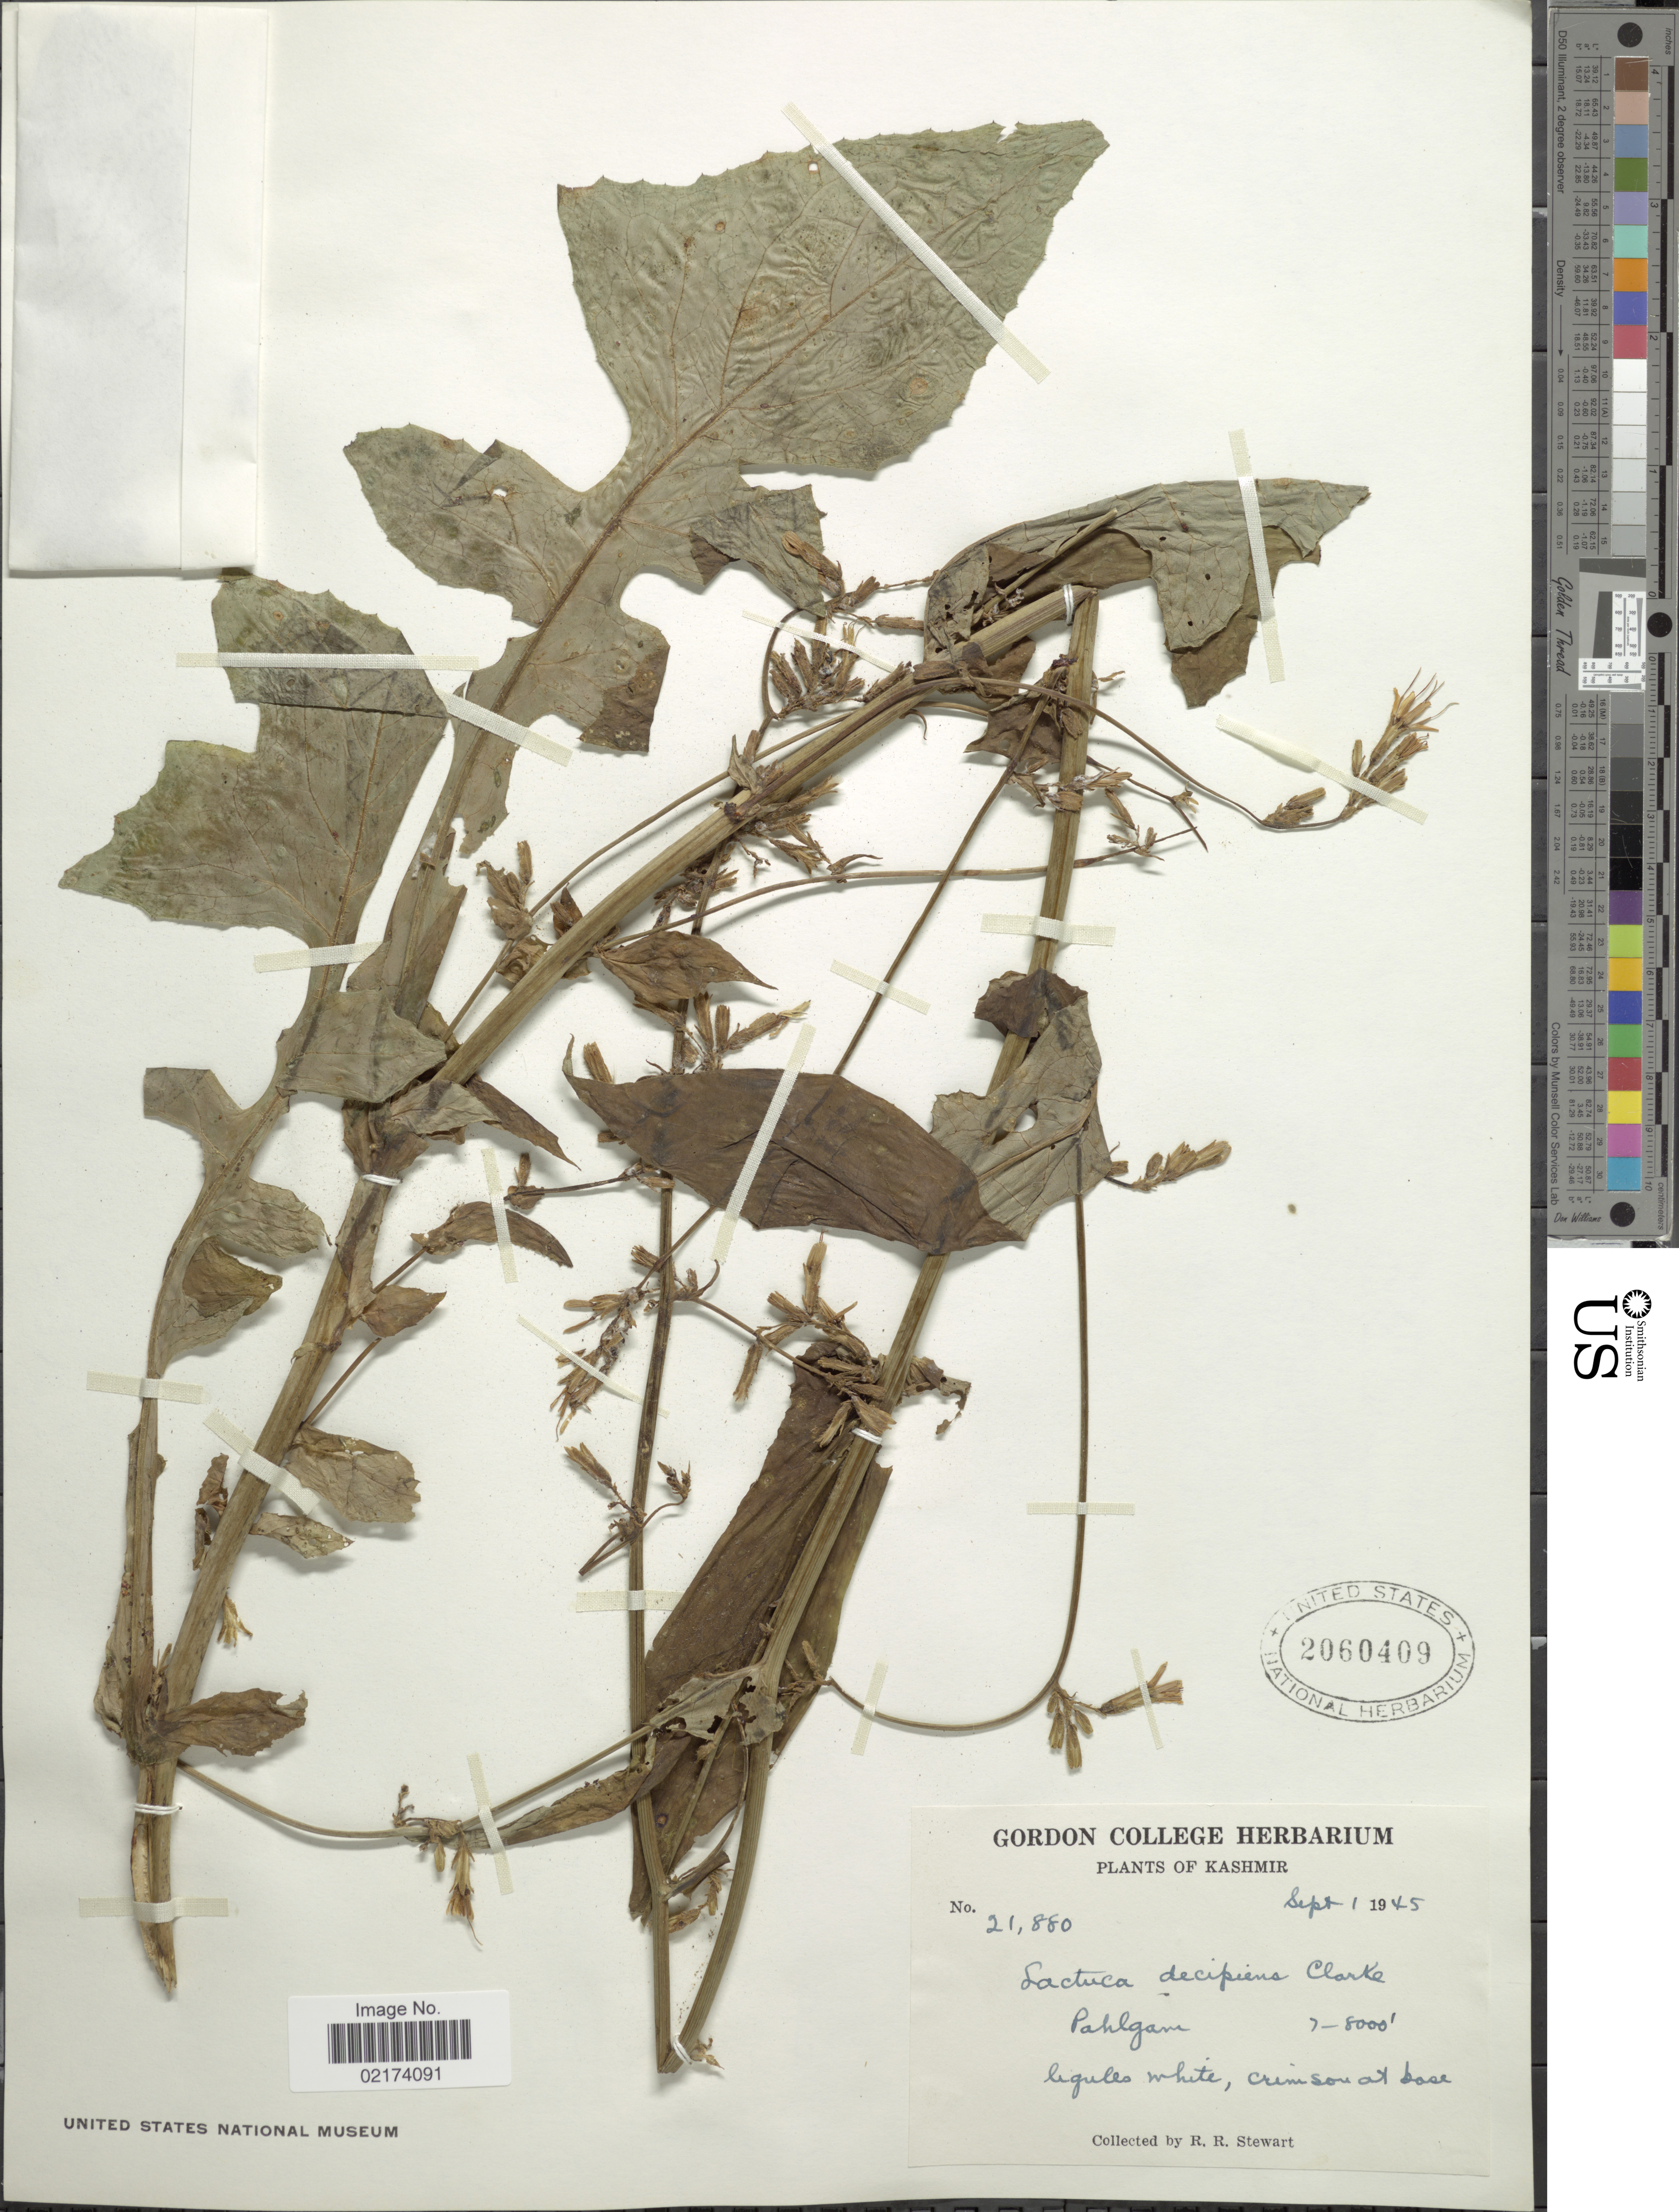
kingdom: Plantae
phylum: Tracheophyta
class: Magnoliopsida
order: Asterales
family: Asteraceae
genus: Lactuca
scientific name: Lactuca decipiens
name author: C.B. Clarke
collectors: R. R. Stewart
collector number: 21880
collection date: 1945-09-01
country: India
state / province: Jammu and Kashmir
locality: Kashmir, Pahlgam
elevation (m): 2134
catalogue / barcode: US 2060409